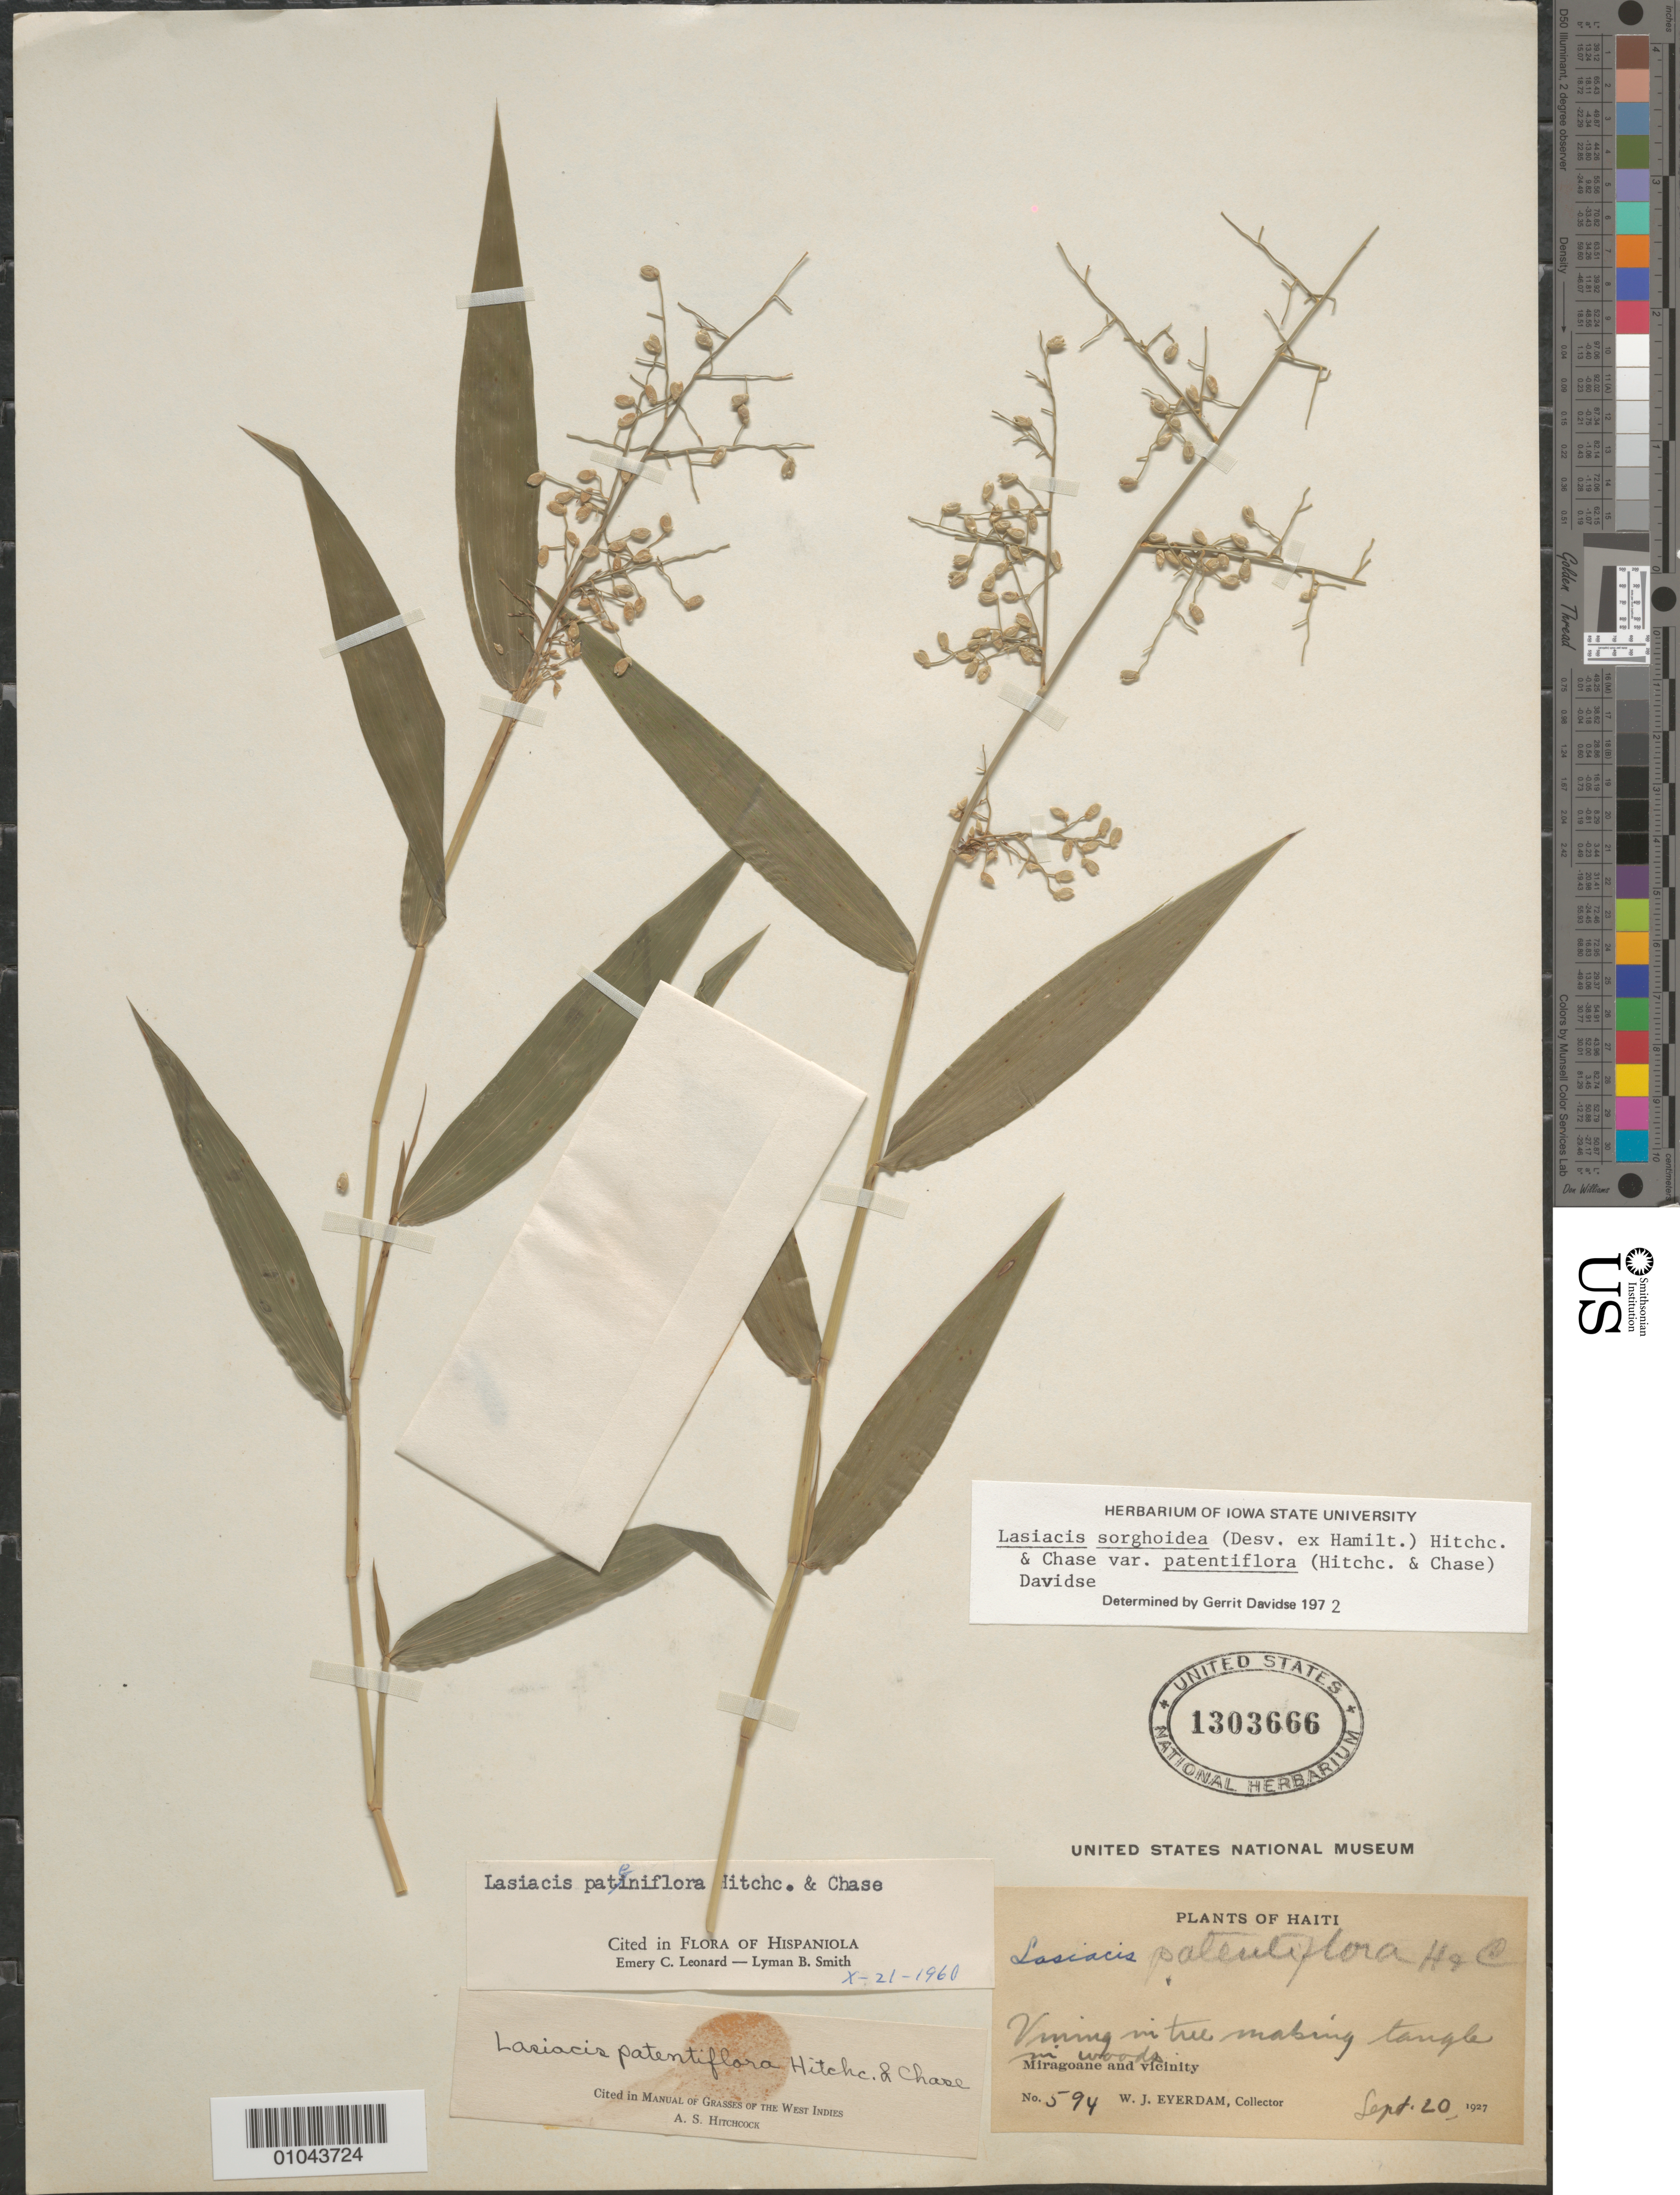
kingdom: Plantae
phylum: Tracheophyta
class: Liliopsida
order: Poales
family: Poaceae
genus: Lasiacis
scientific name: Lasiacis sorghoidea var. patentiflora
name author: (Hitchc. & Chase) Davidse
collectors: W. J. Eyerdam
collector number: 594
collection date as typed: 20 Sep 1927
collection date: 1927-09-20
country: Haiti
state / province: Grand'Anse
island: Hispaniola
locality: Miragoane and vicinity,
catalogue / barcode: US 1303666